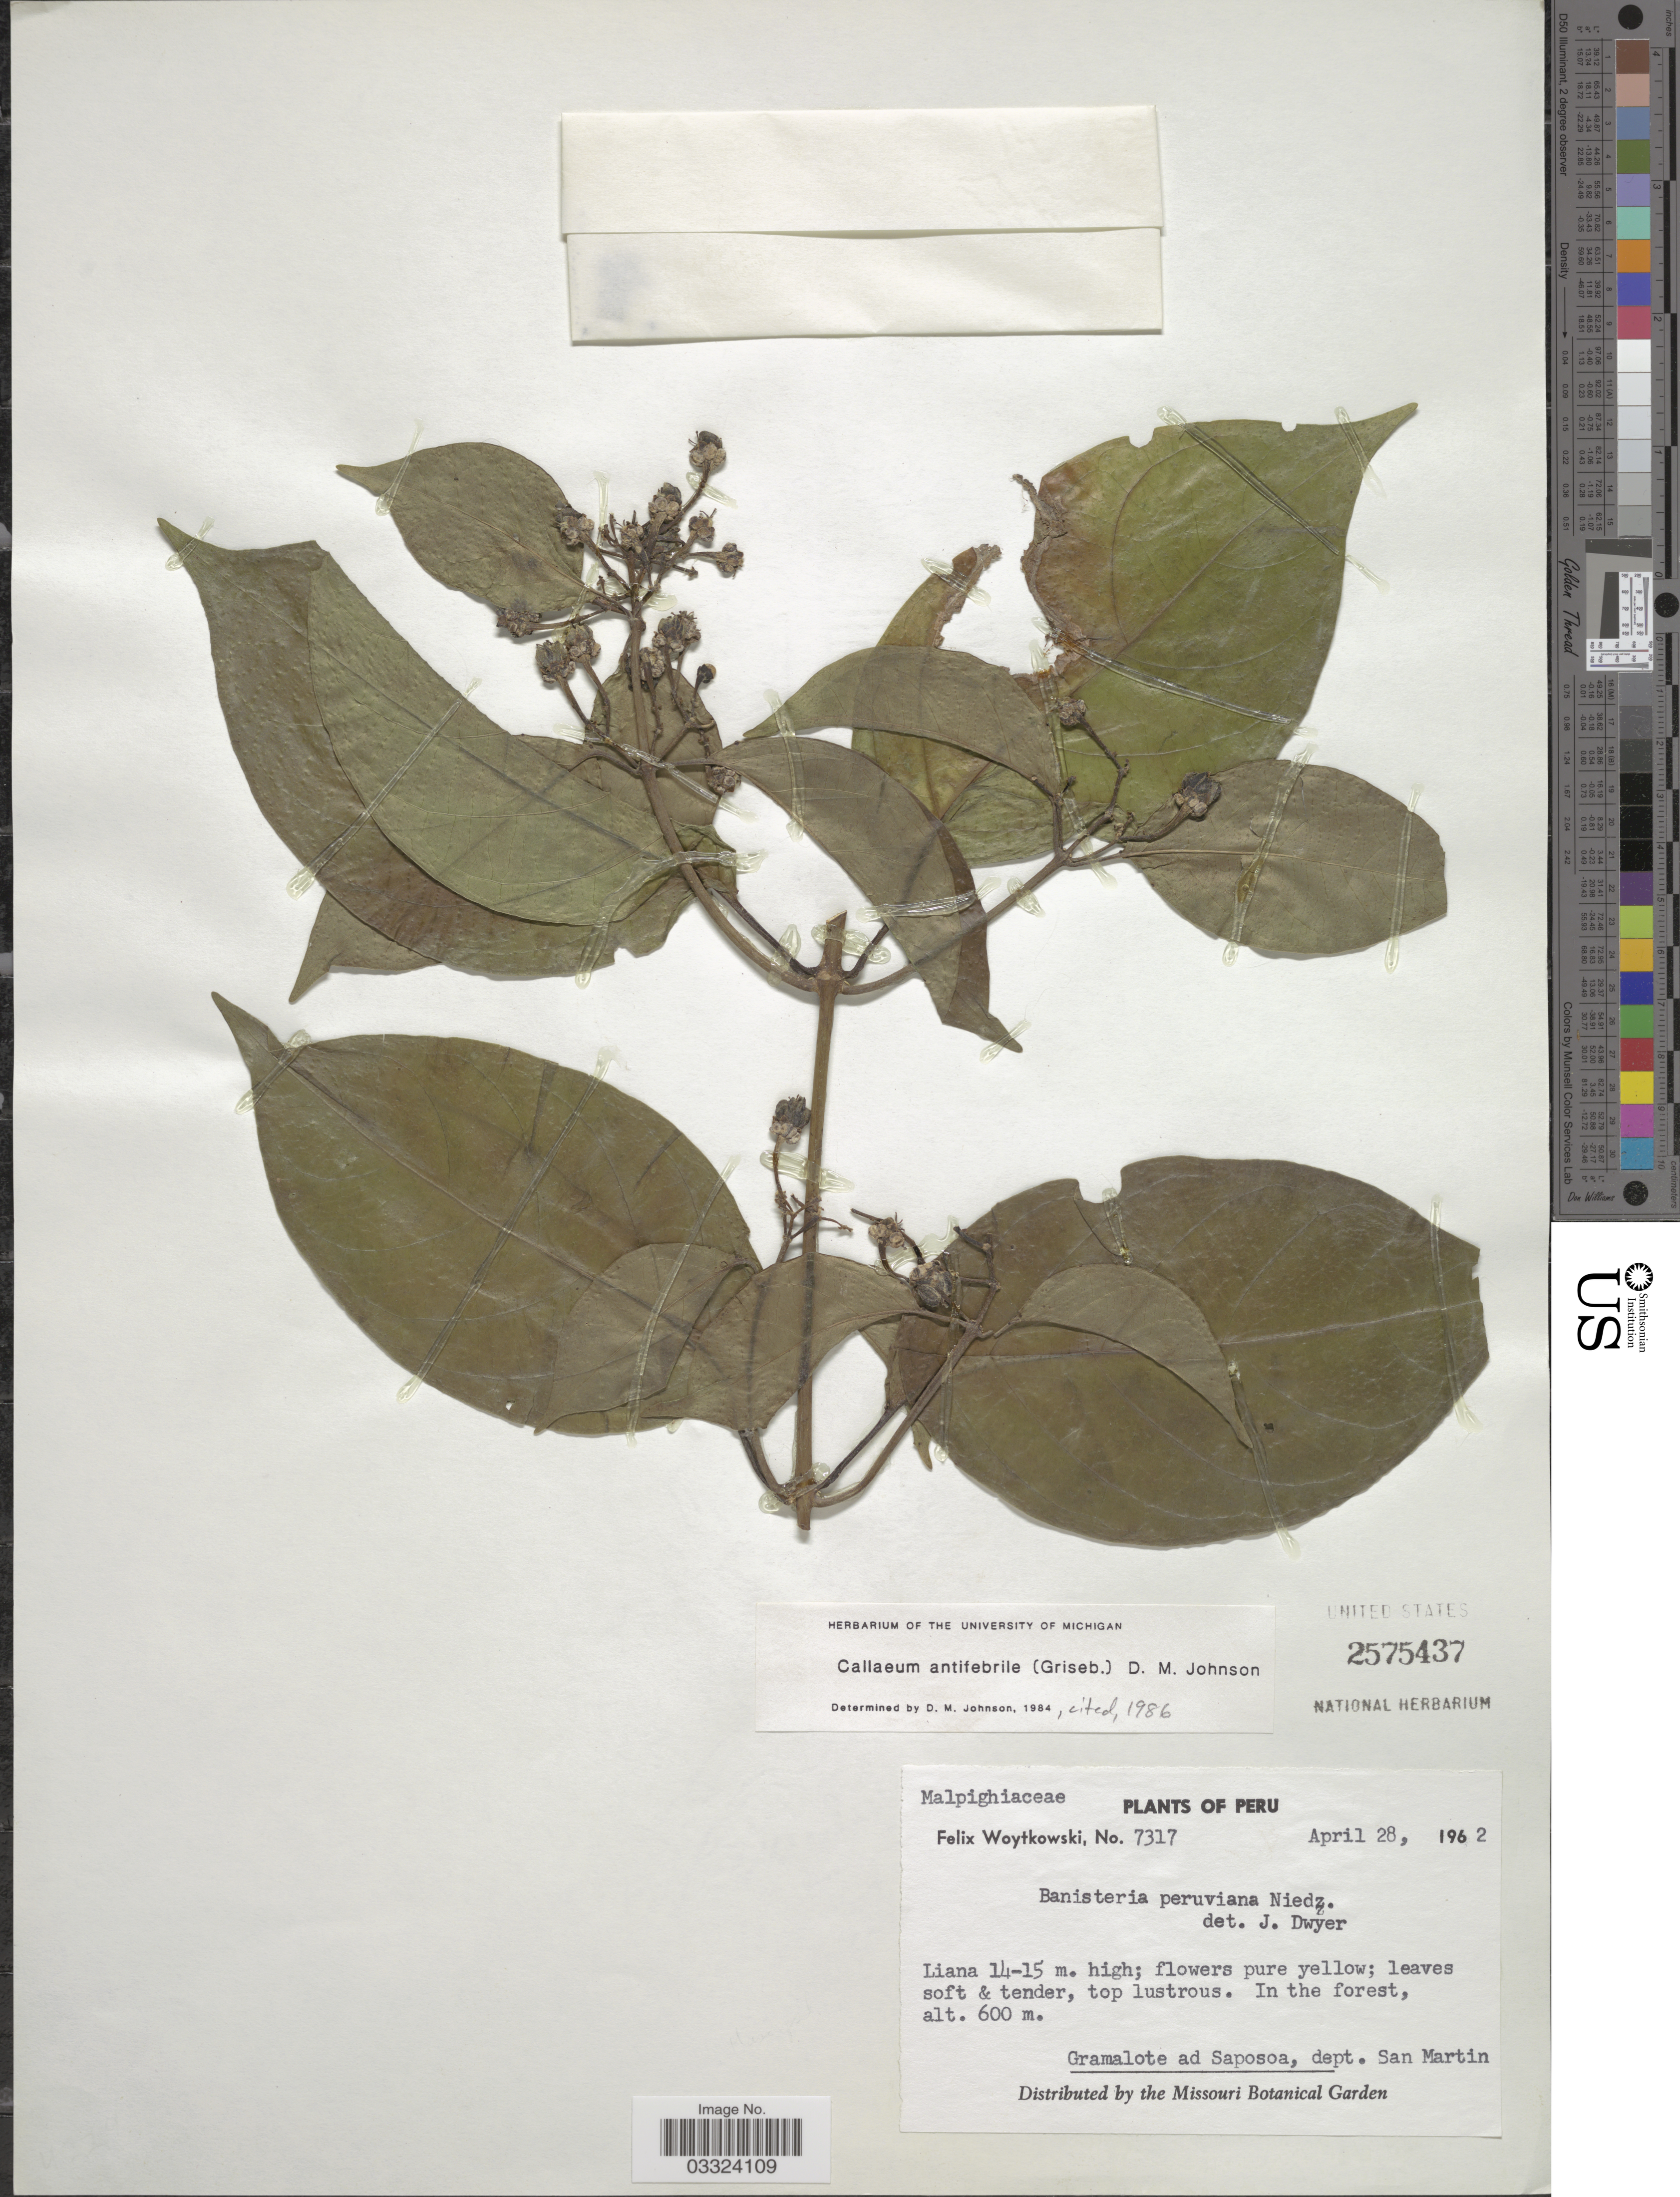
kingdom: Plantae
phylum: Tracheophyta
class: Magnoliopsida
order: Malpighiales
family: Malpighiaceae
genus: Callaeum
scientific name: Callaeum antifebrile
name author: (Ruiz ex Griseb.) D.M. Johnson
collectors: F. Woytkowski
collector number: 7317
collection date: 1962-04-28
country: Peru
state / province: San Martín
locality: Gramalote ad Saposoa, dept. San Martin.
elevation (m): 600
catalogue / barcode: US 2575437